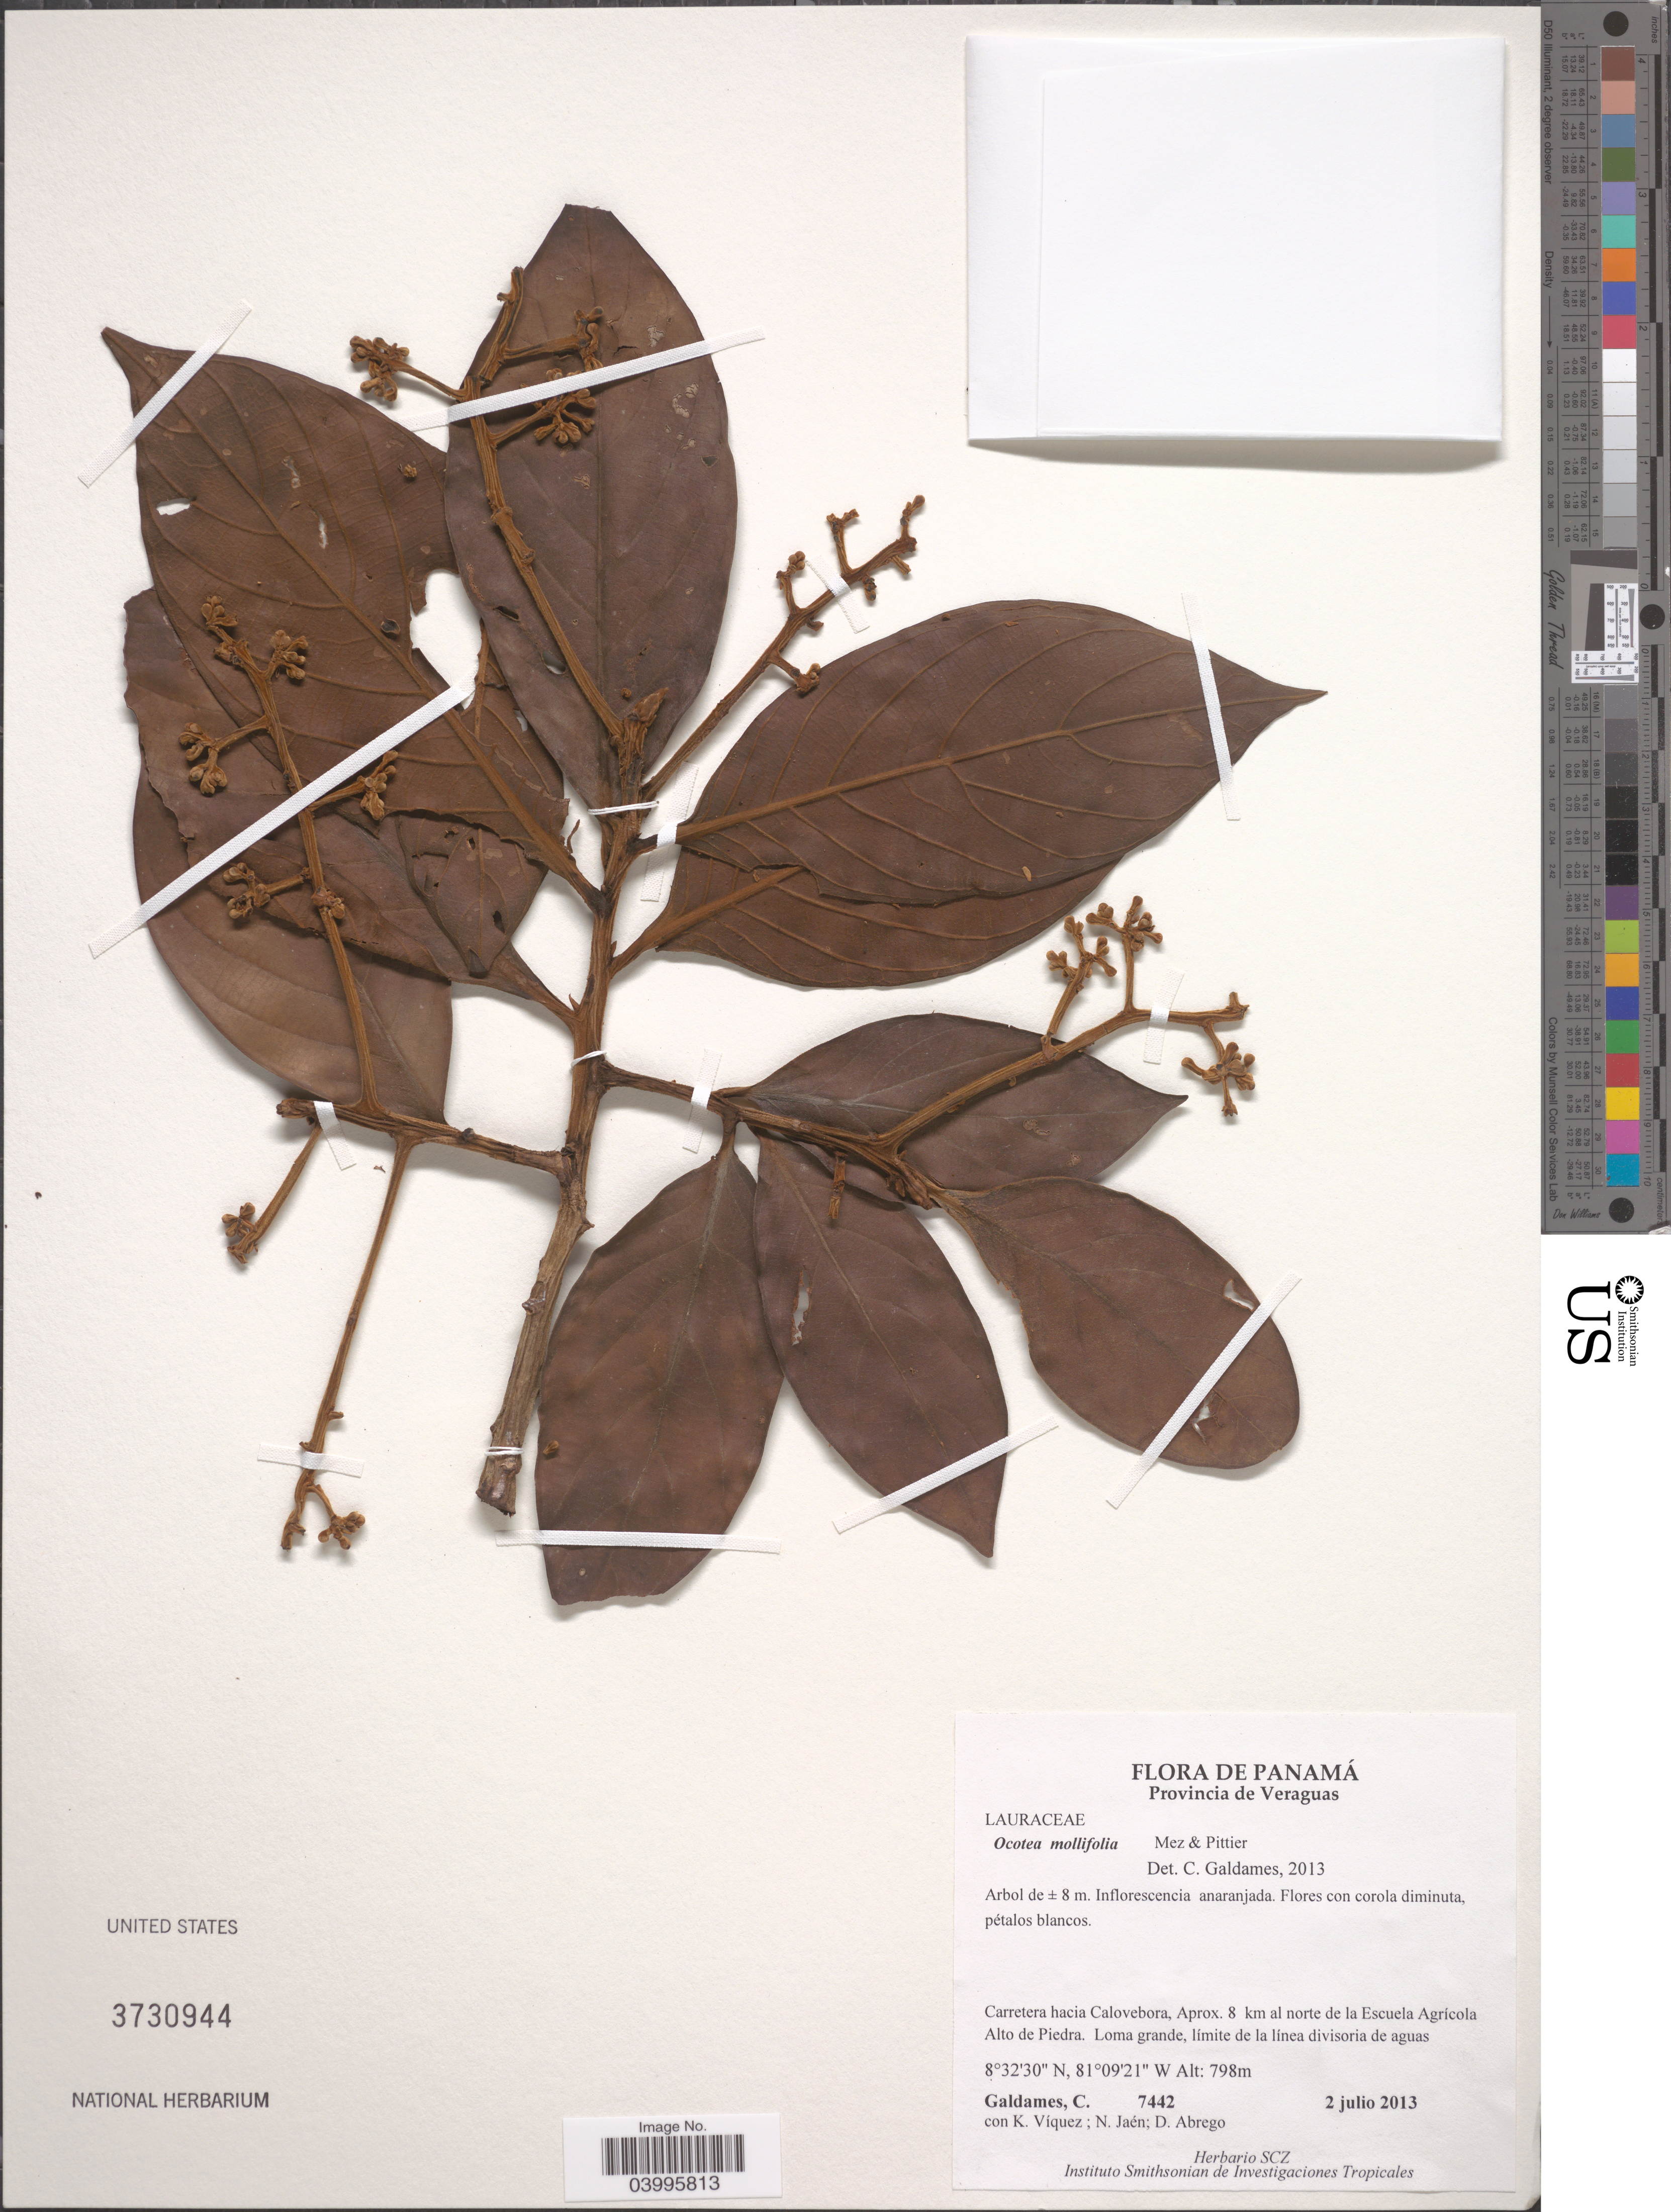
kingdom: Plantae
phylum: Tracheophyta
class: Magnoliopsida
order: Laurales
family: Lauraceae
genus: Ocotea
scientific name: Ocotea mollifolia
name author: Mez & Pittier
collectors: C. Galdames, K. Viquez, N. Jaén & D. Abrego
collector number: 7442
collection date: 2013-07-02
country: Panama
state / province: Veraguas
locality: Carretera hacia Calovebora, Aprox. 8 km al norte de la Escuela Agrícola Alto de Piedra. Loma grande, límite de la línea divisoria de aguas.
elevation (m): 798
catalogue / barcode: US 3730944